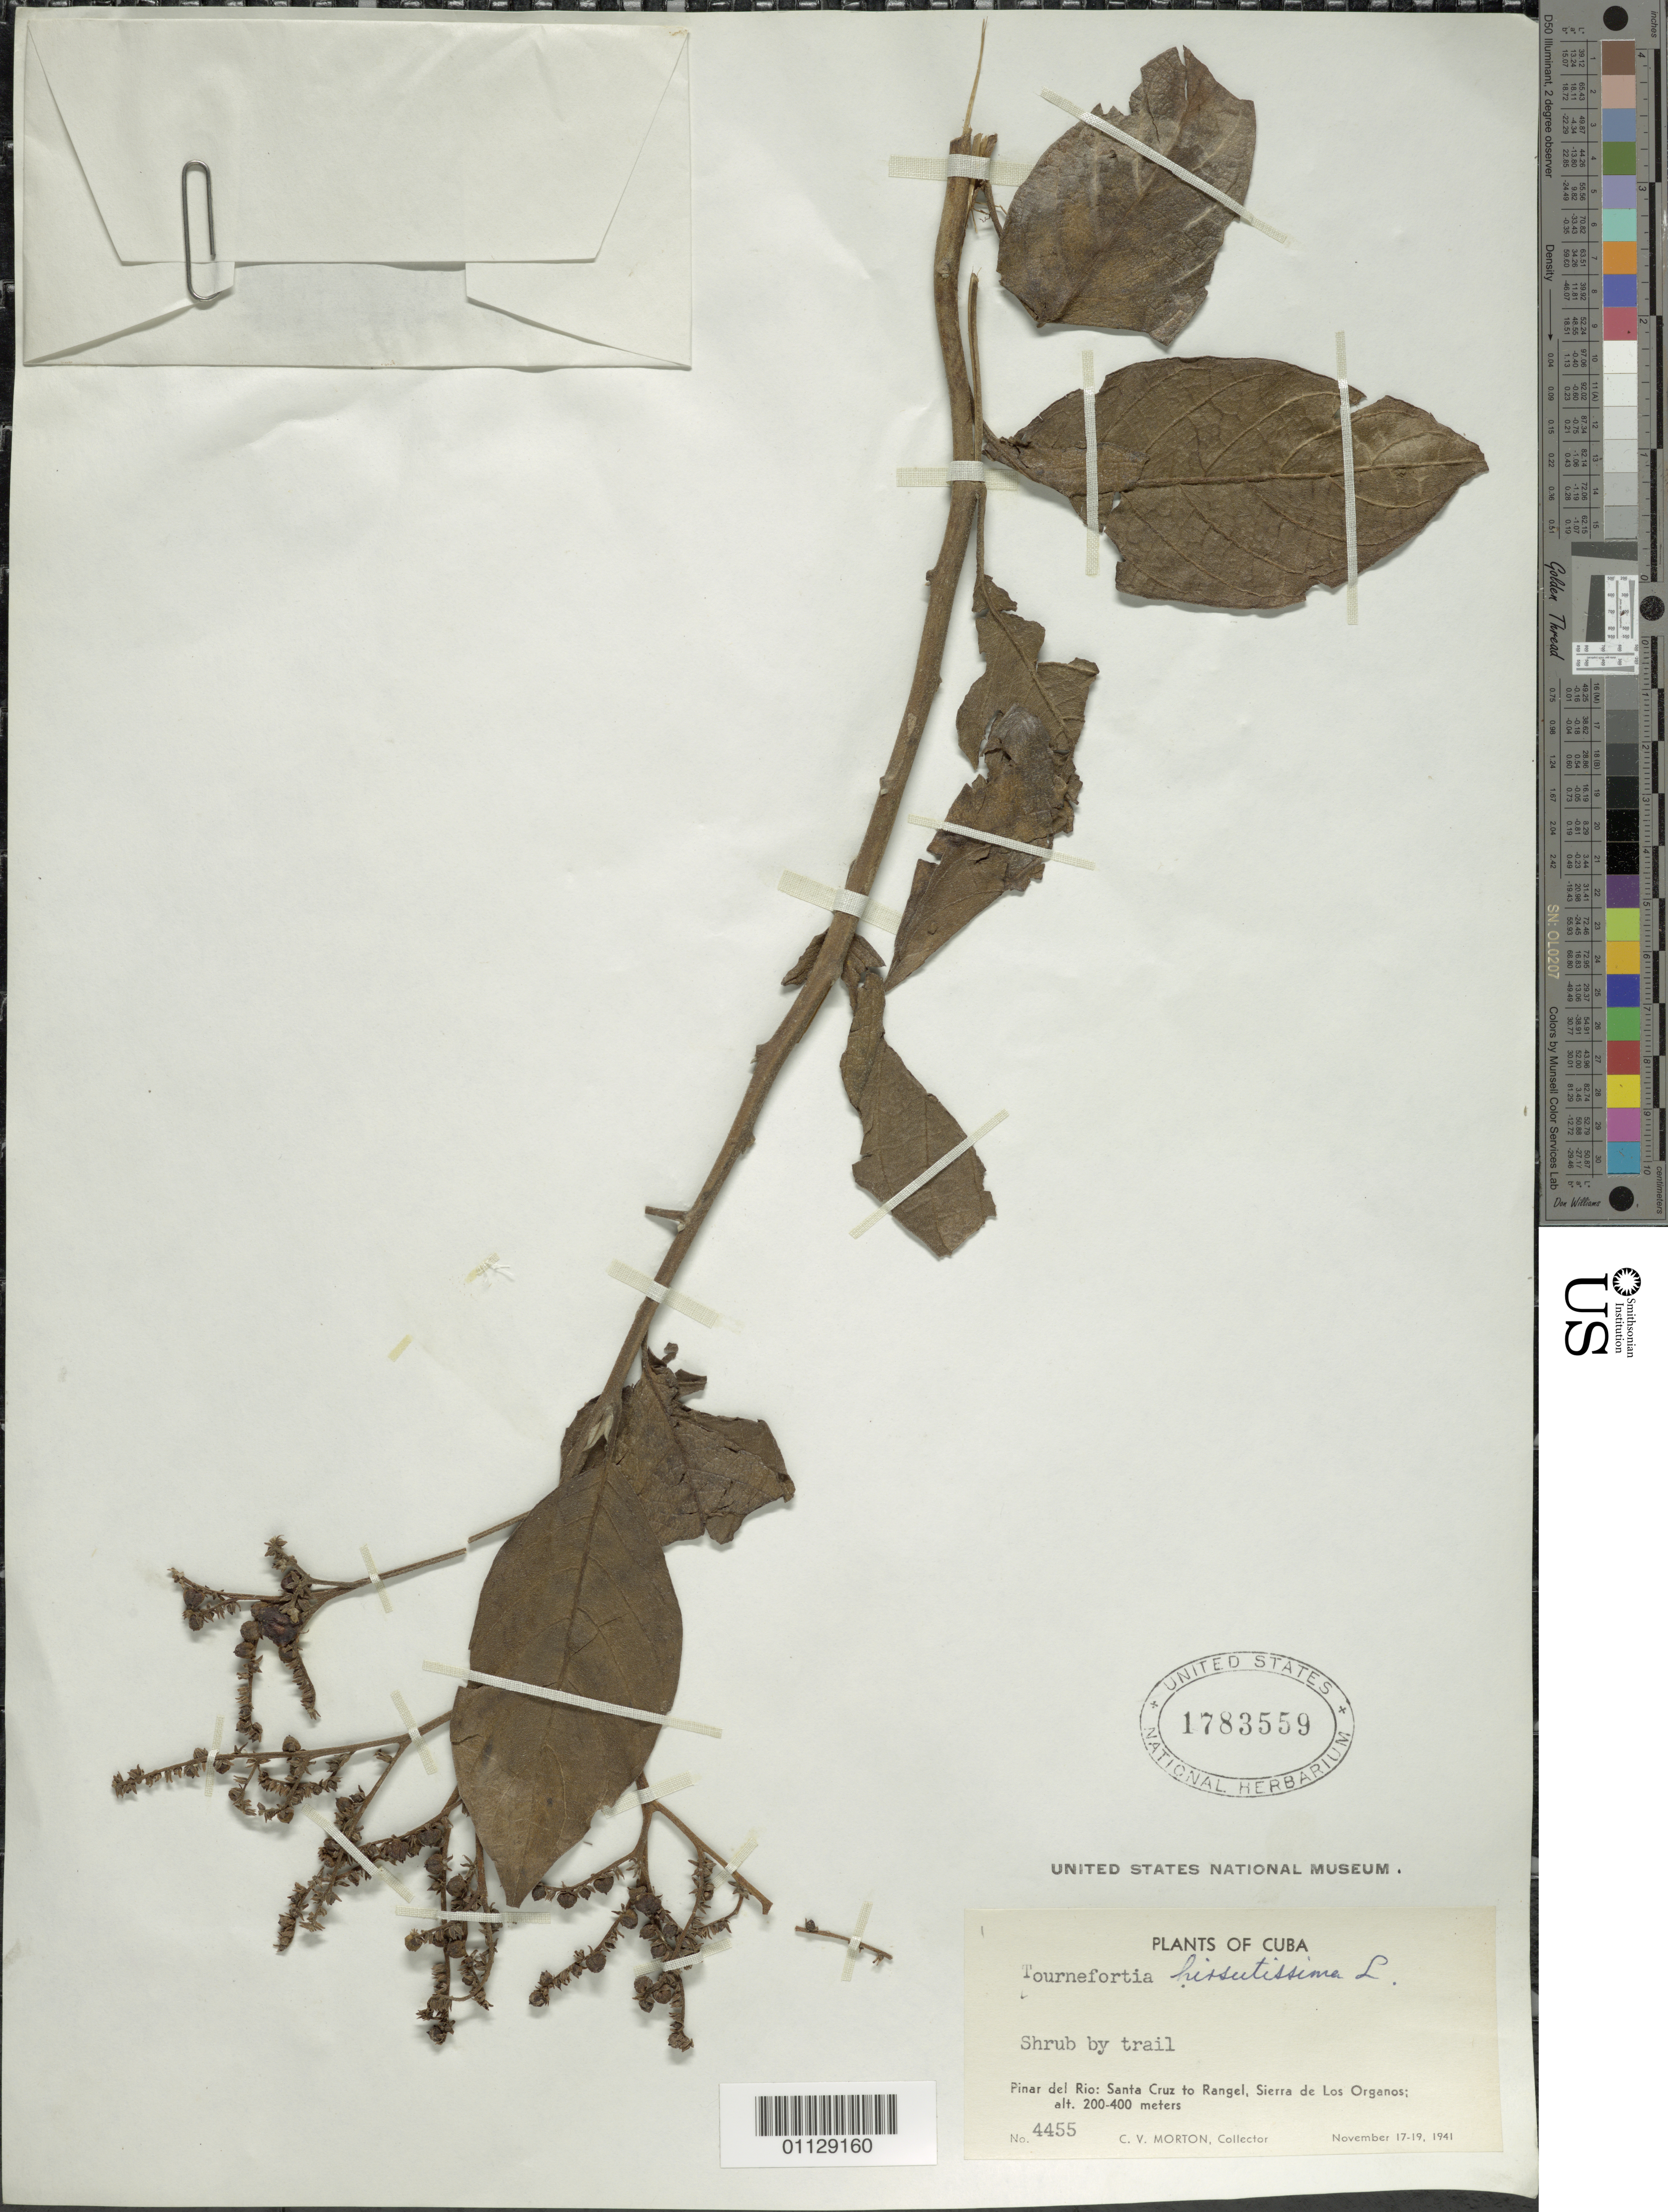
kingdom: Plantae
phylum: Tracheophyta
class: Magnoliopsida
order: Boraginales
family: Heliotropiaceae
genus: Tournefortia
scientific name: Tournefortia hirsutissima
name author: L.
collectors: C. V. Morton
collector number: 4455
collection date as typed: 17 Nov 1941 to 19 Nov 1941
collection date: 1941-11-17/1941-11-19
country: Cuba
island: Cuba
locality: Pinal del Rio: Santa Cruz to Rangel, Sierra de Los Organos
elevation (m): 200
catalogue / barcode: US 1783559